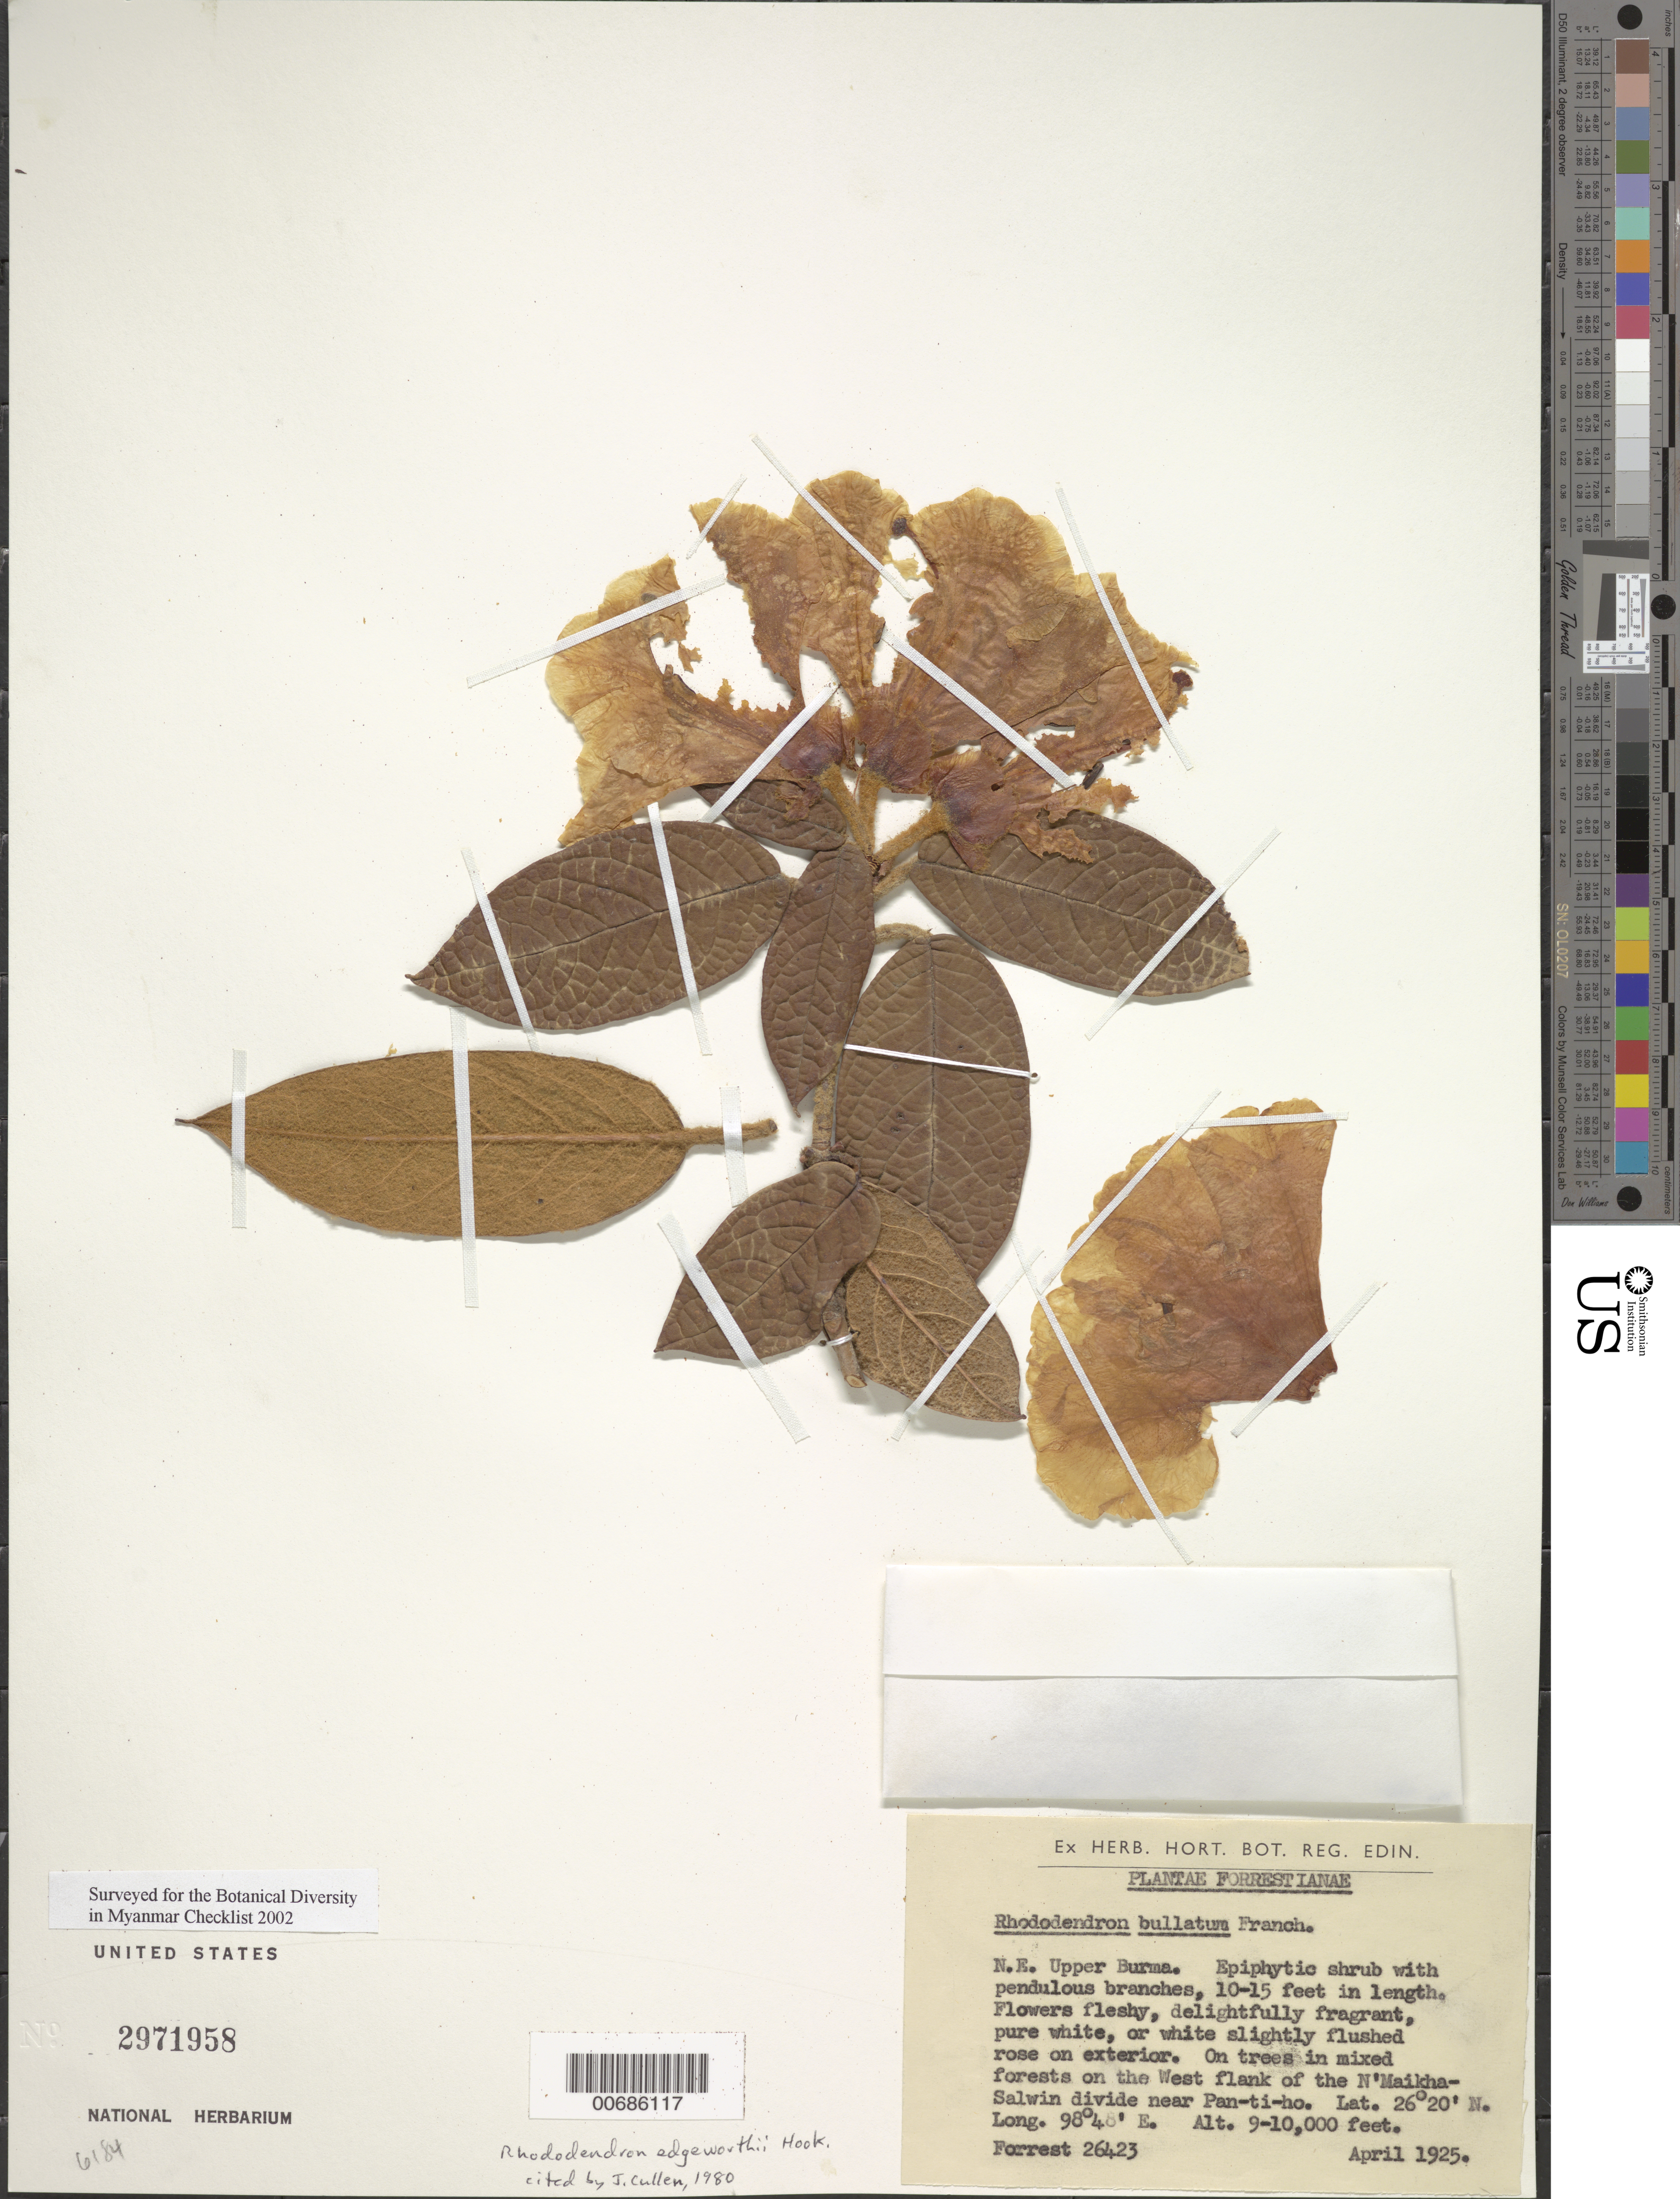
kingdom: Plantae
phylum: Tracheophyta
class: Magnoliopsida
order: Ericales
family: Ericaceae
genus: Rhododendron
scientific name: Rhododendron edgeworthii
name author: Hook.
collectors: G. Forrest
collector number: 26423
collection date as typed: Apr 1925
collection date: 1925-04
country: Myanmar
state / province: Kachin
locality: N'Maikha-Salwin Divide, W flank, near Pan-ti-ho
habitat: Mixed forest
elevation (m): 2743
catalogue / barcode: US 2971958